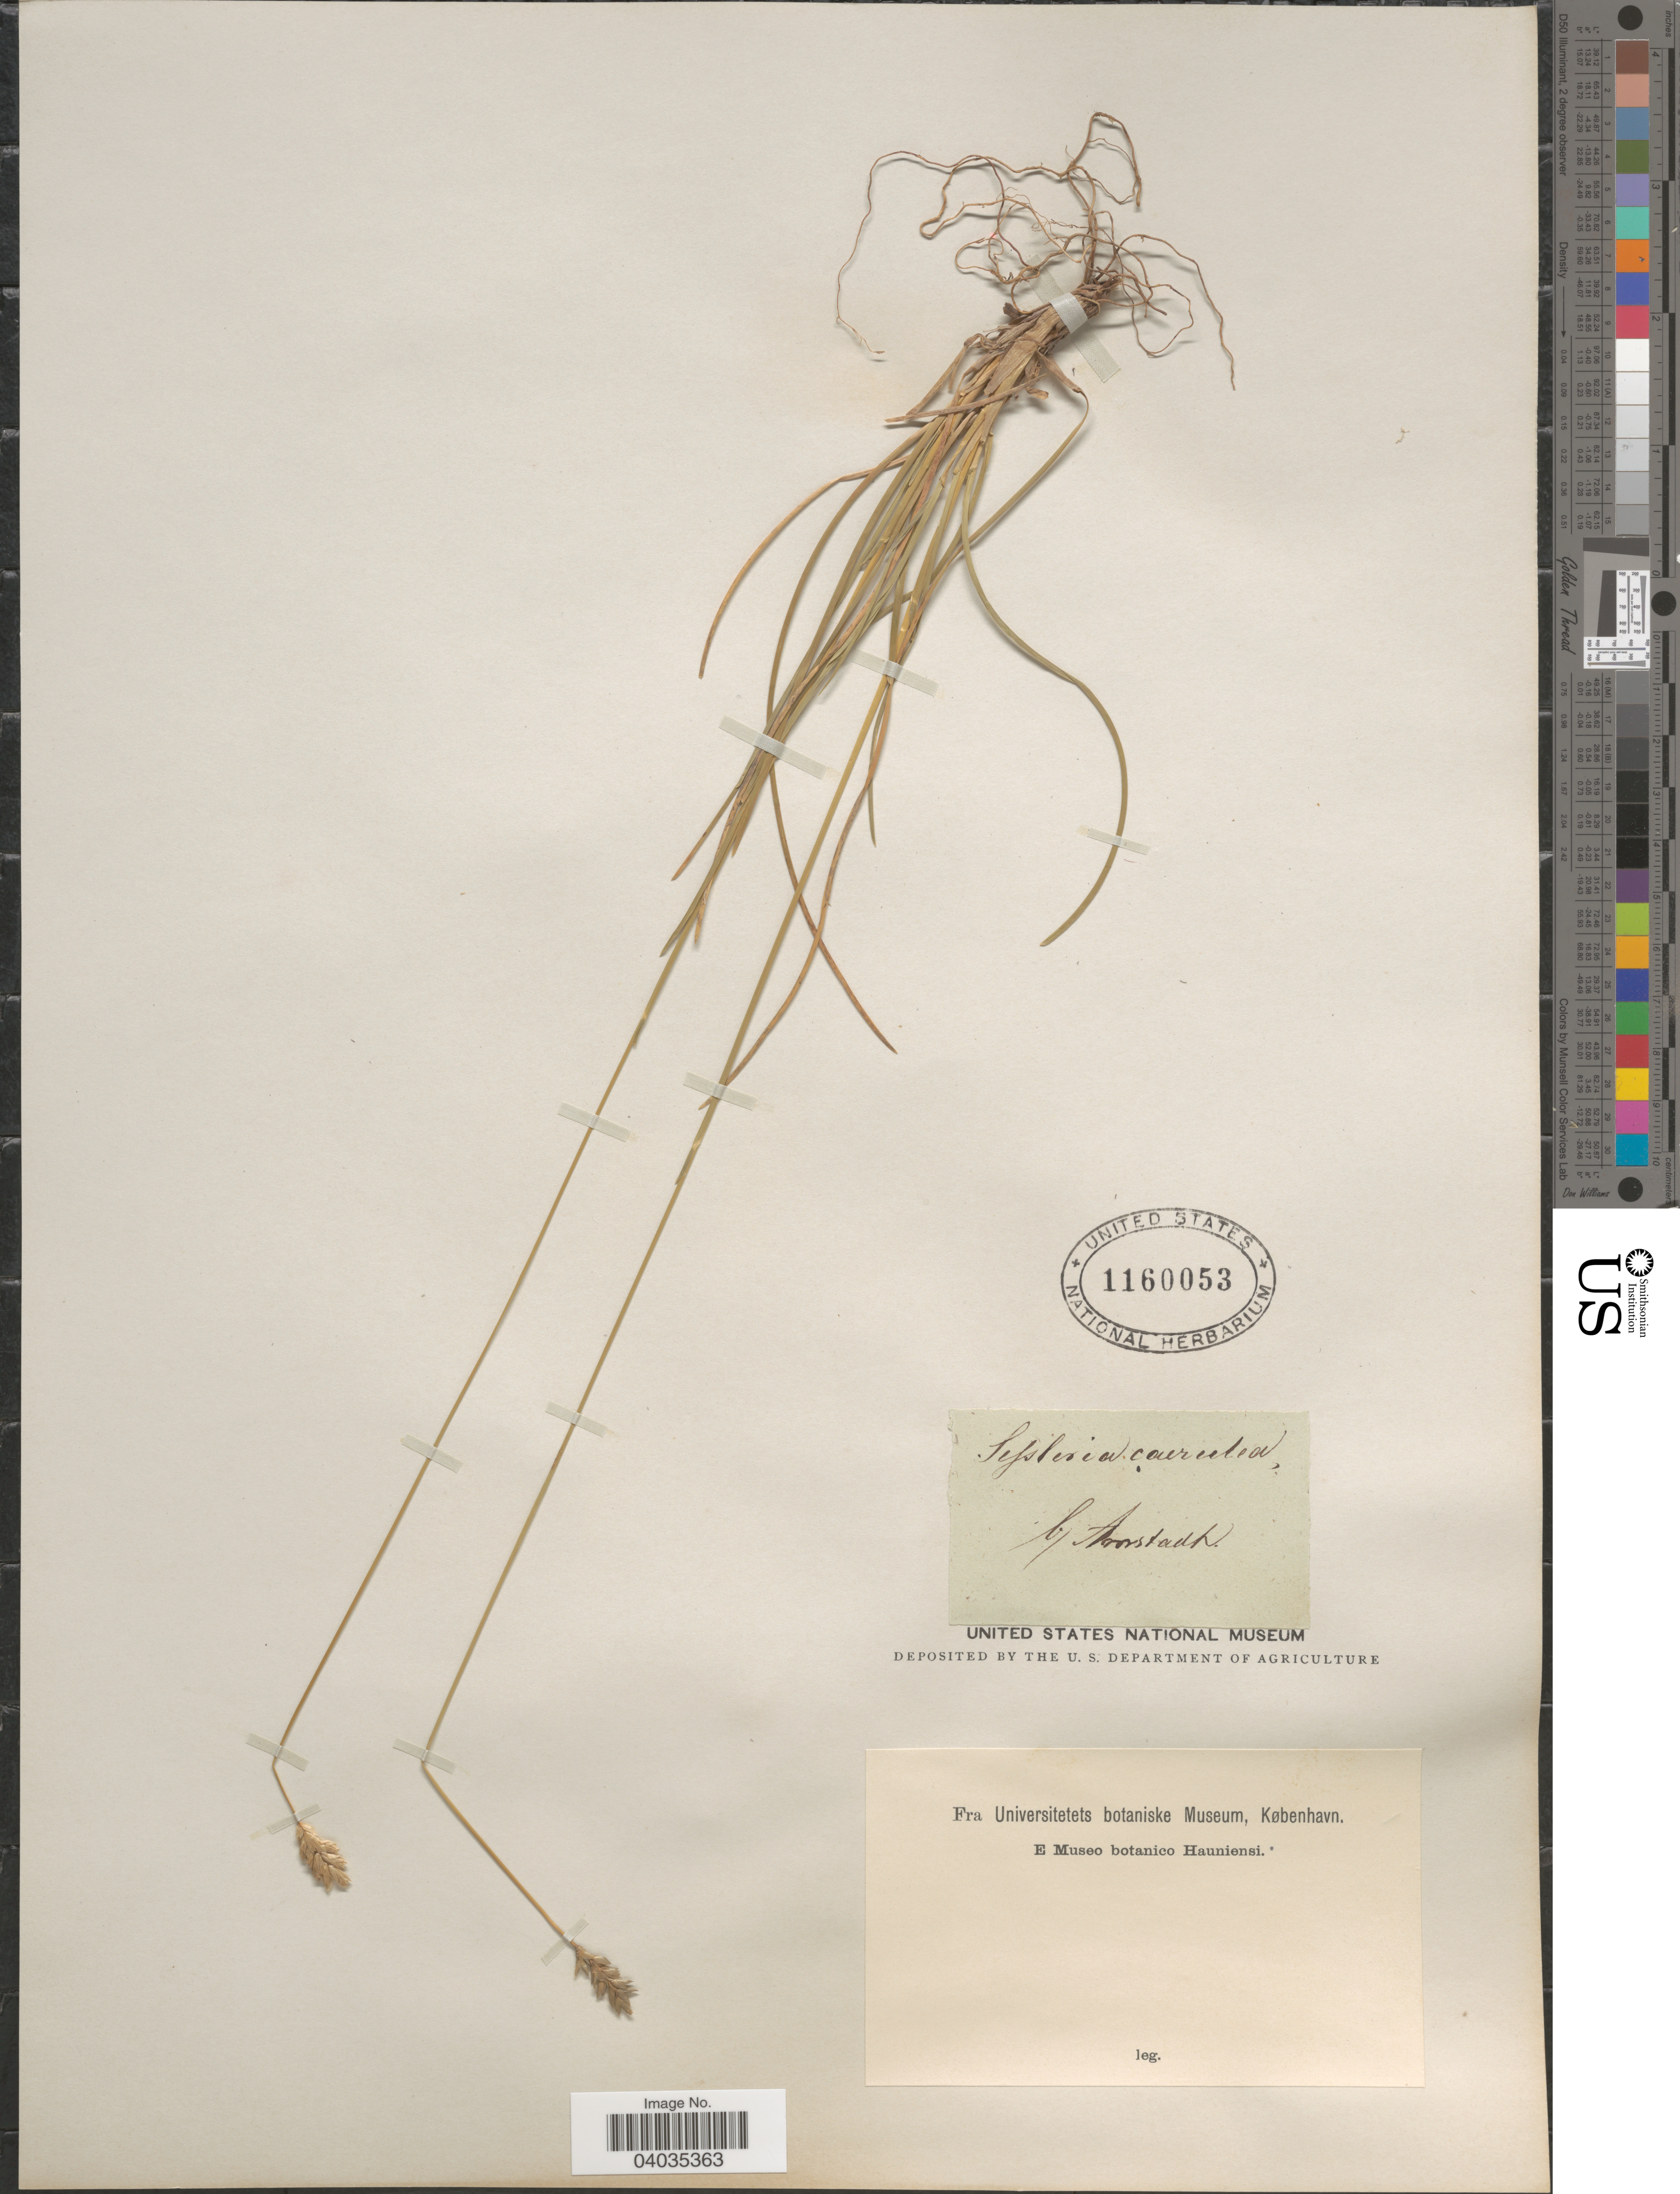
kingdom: Plantae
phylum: Tracheophyta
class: Liliopsida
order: Poales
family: Poaceae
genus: Sesleria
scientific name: Sesleria caerulea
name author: (L.) Ard.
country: Germany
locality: B. Arnstadt.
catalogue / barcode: US 1160053